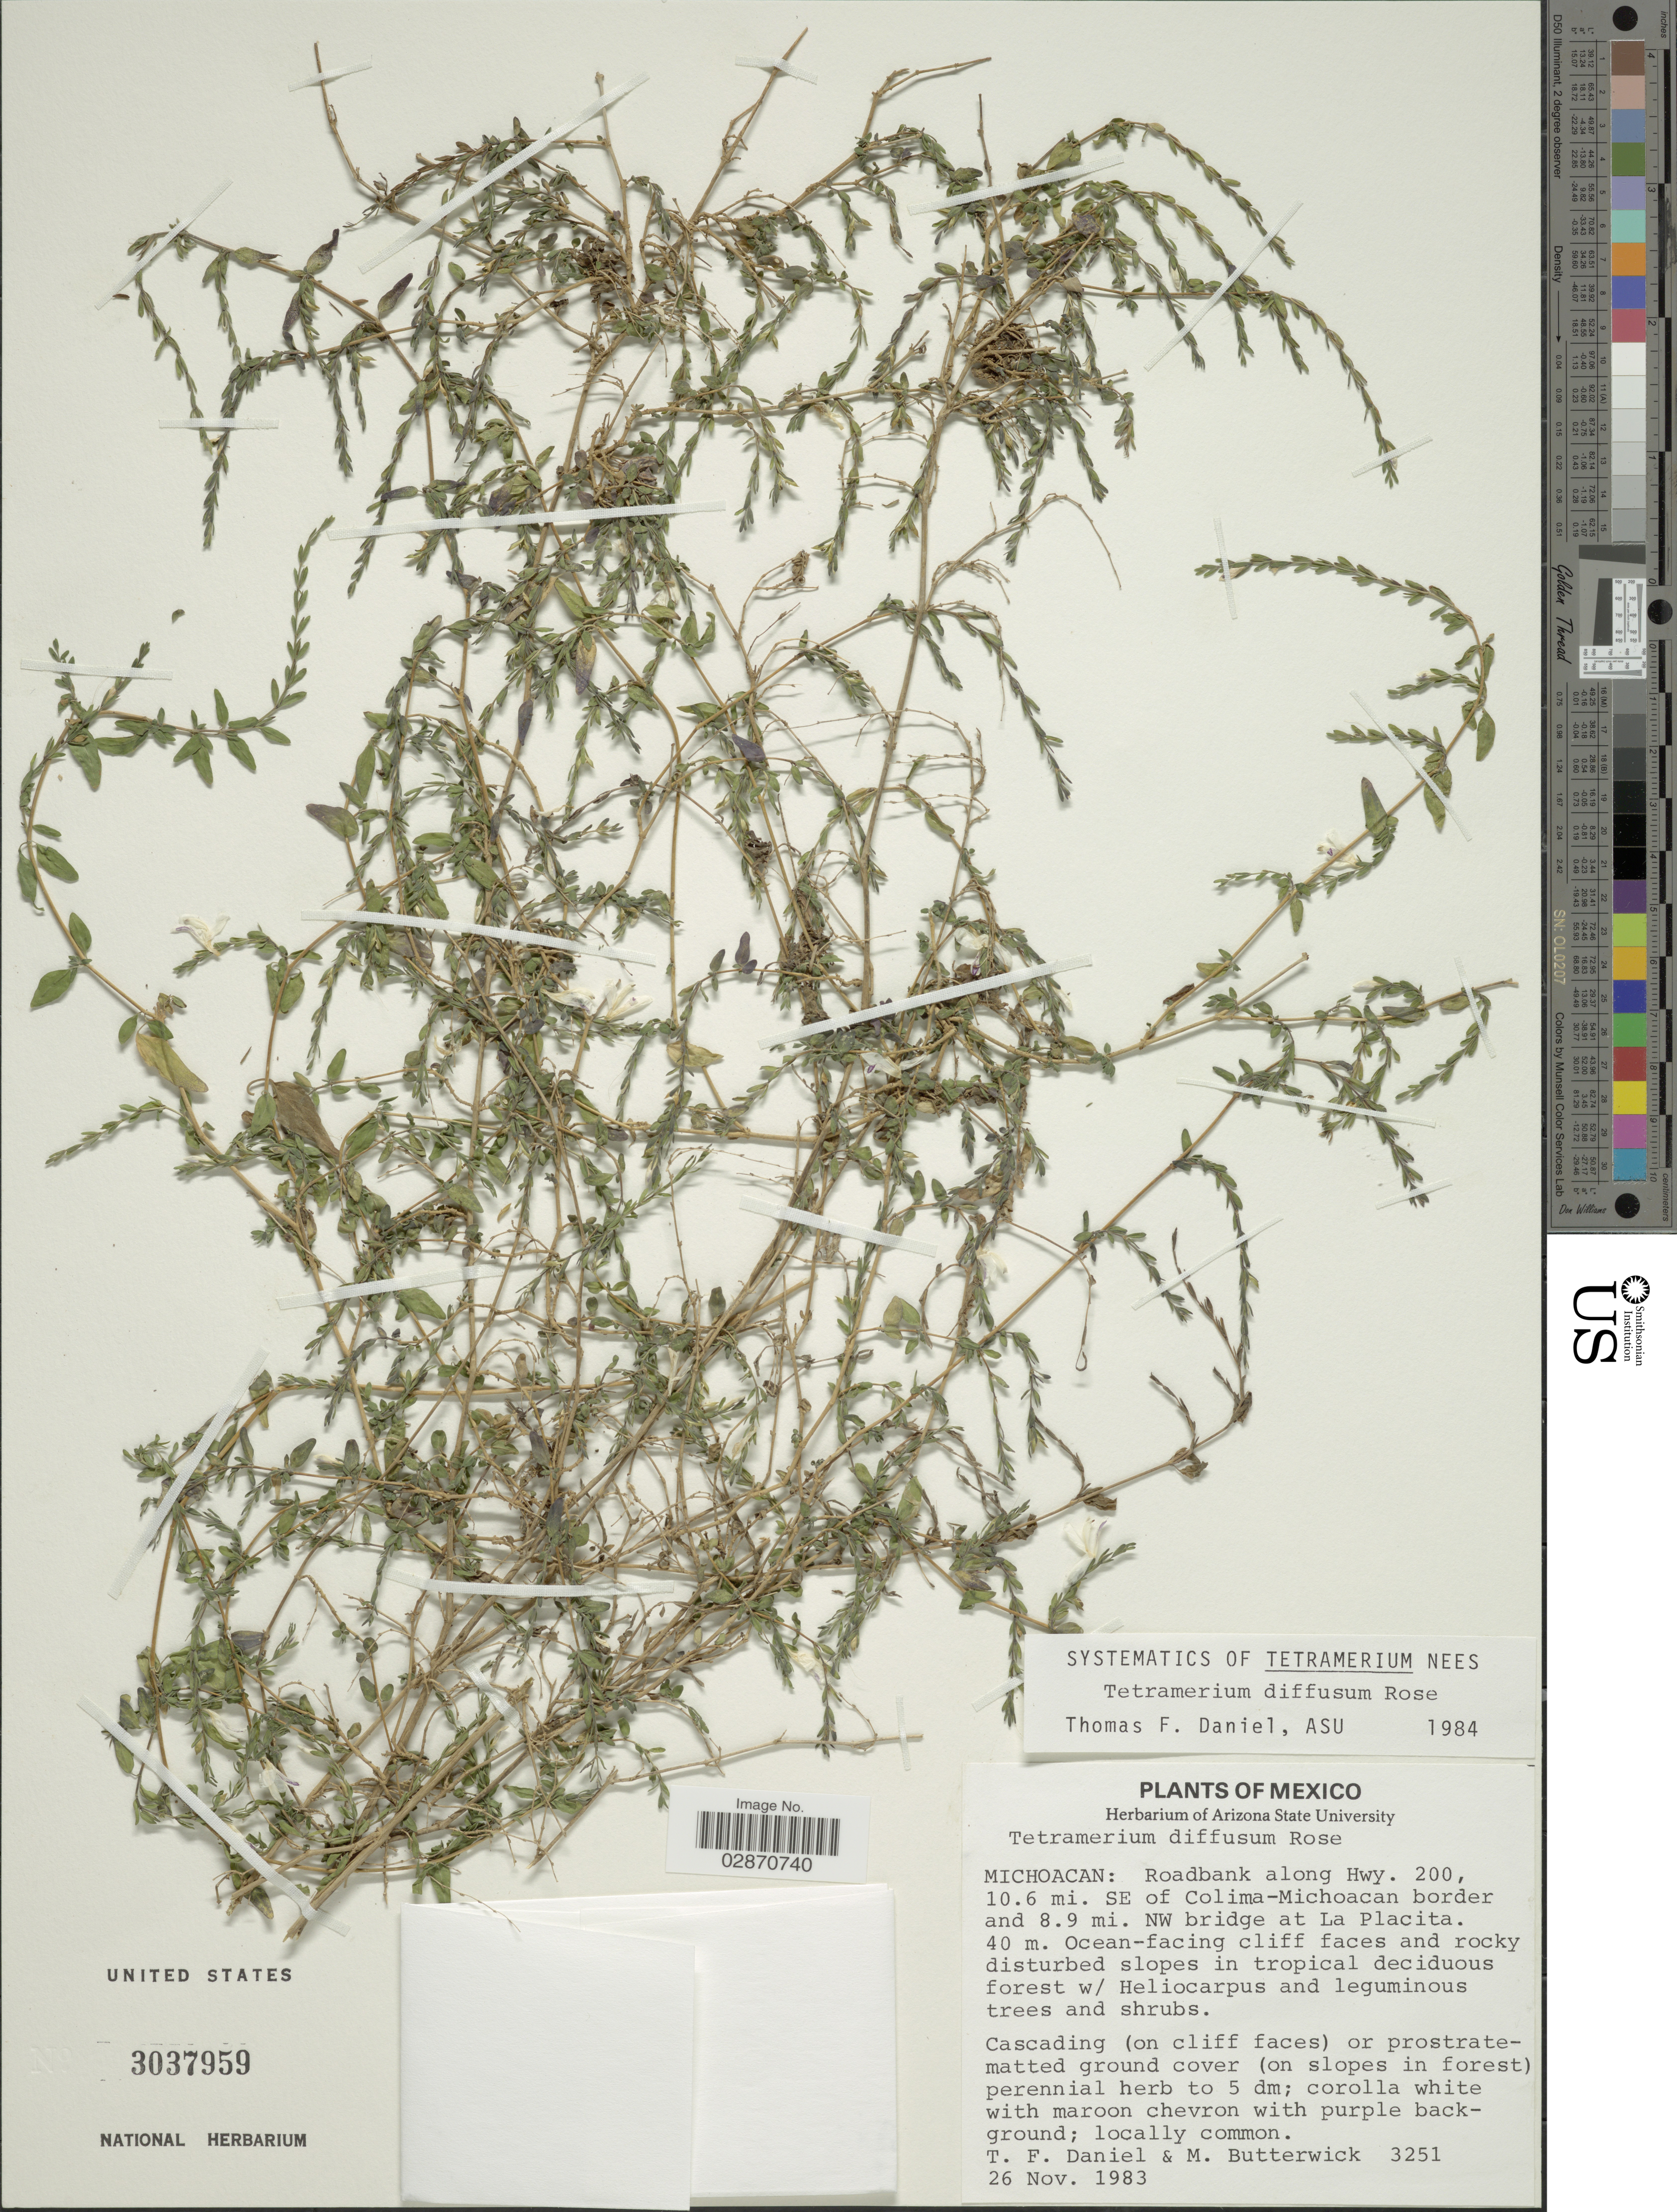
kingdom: Plantae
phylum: Tracheophyta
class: Magnoliopsida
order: Lamiales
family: Acanthaceae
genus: Tetramerium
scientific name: Tetramerium diffusum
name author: Rose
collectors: T. F. Daniel & M. Butterwick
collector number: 3251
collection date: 1983-11-26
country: Mexico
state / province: Michoacán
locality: Roadbank along Hwy. 200, 10.6 mi. SE of Colima-Michoacan border and 8.9 mi. NW bridge at La Placita. 40 m.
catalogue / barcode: US 3037959